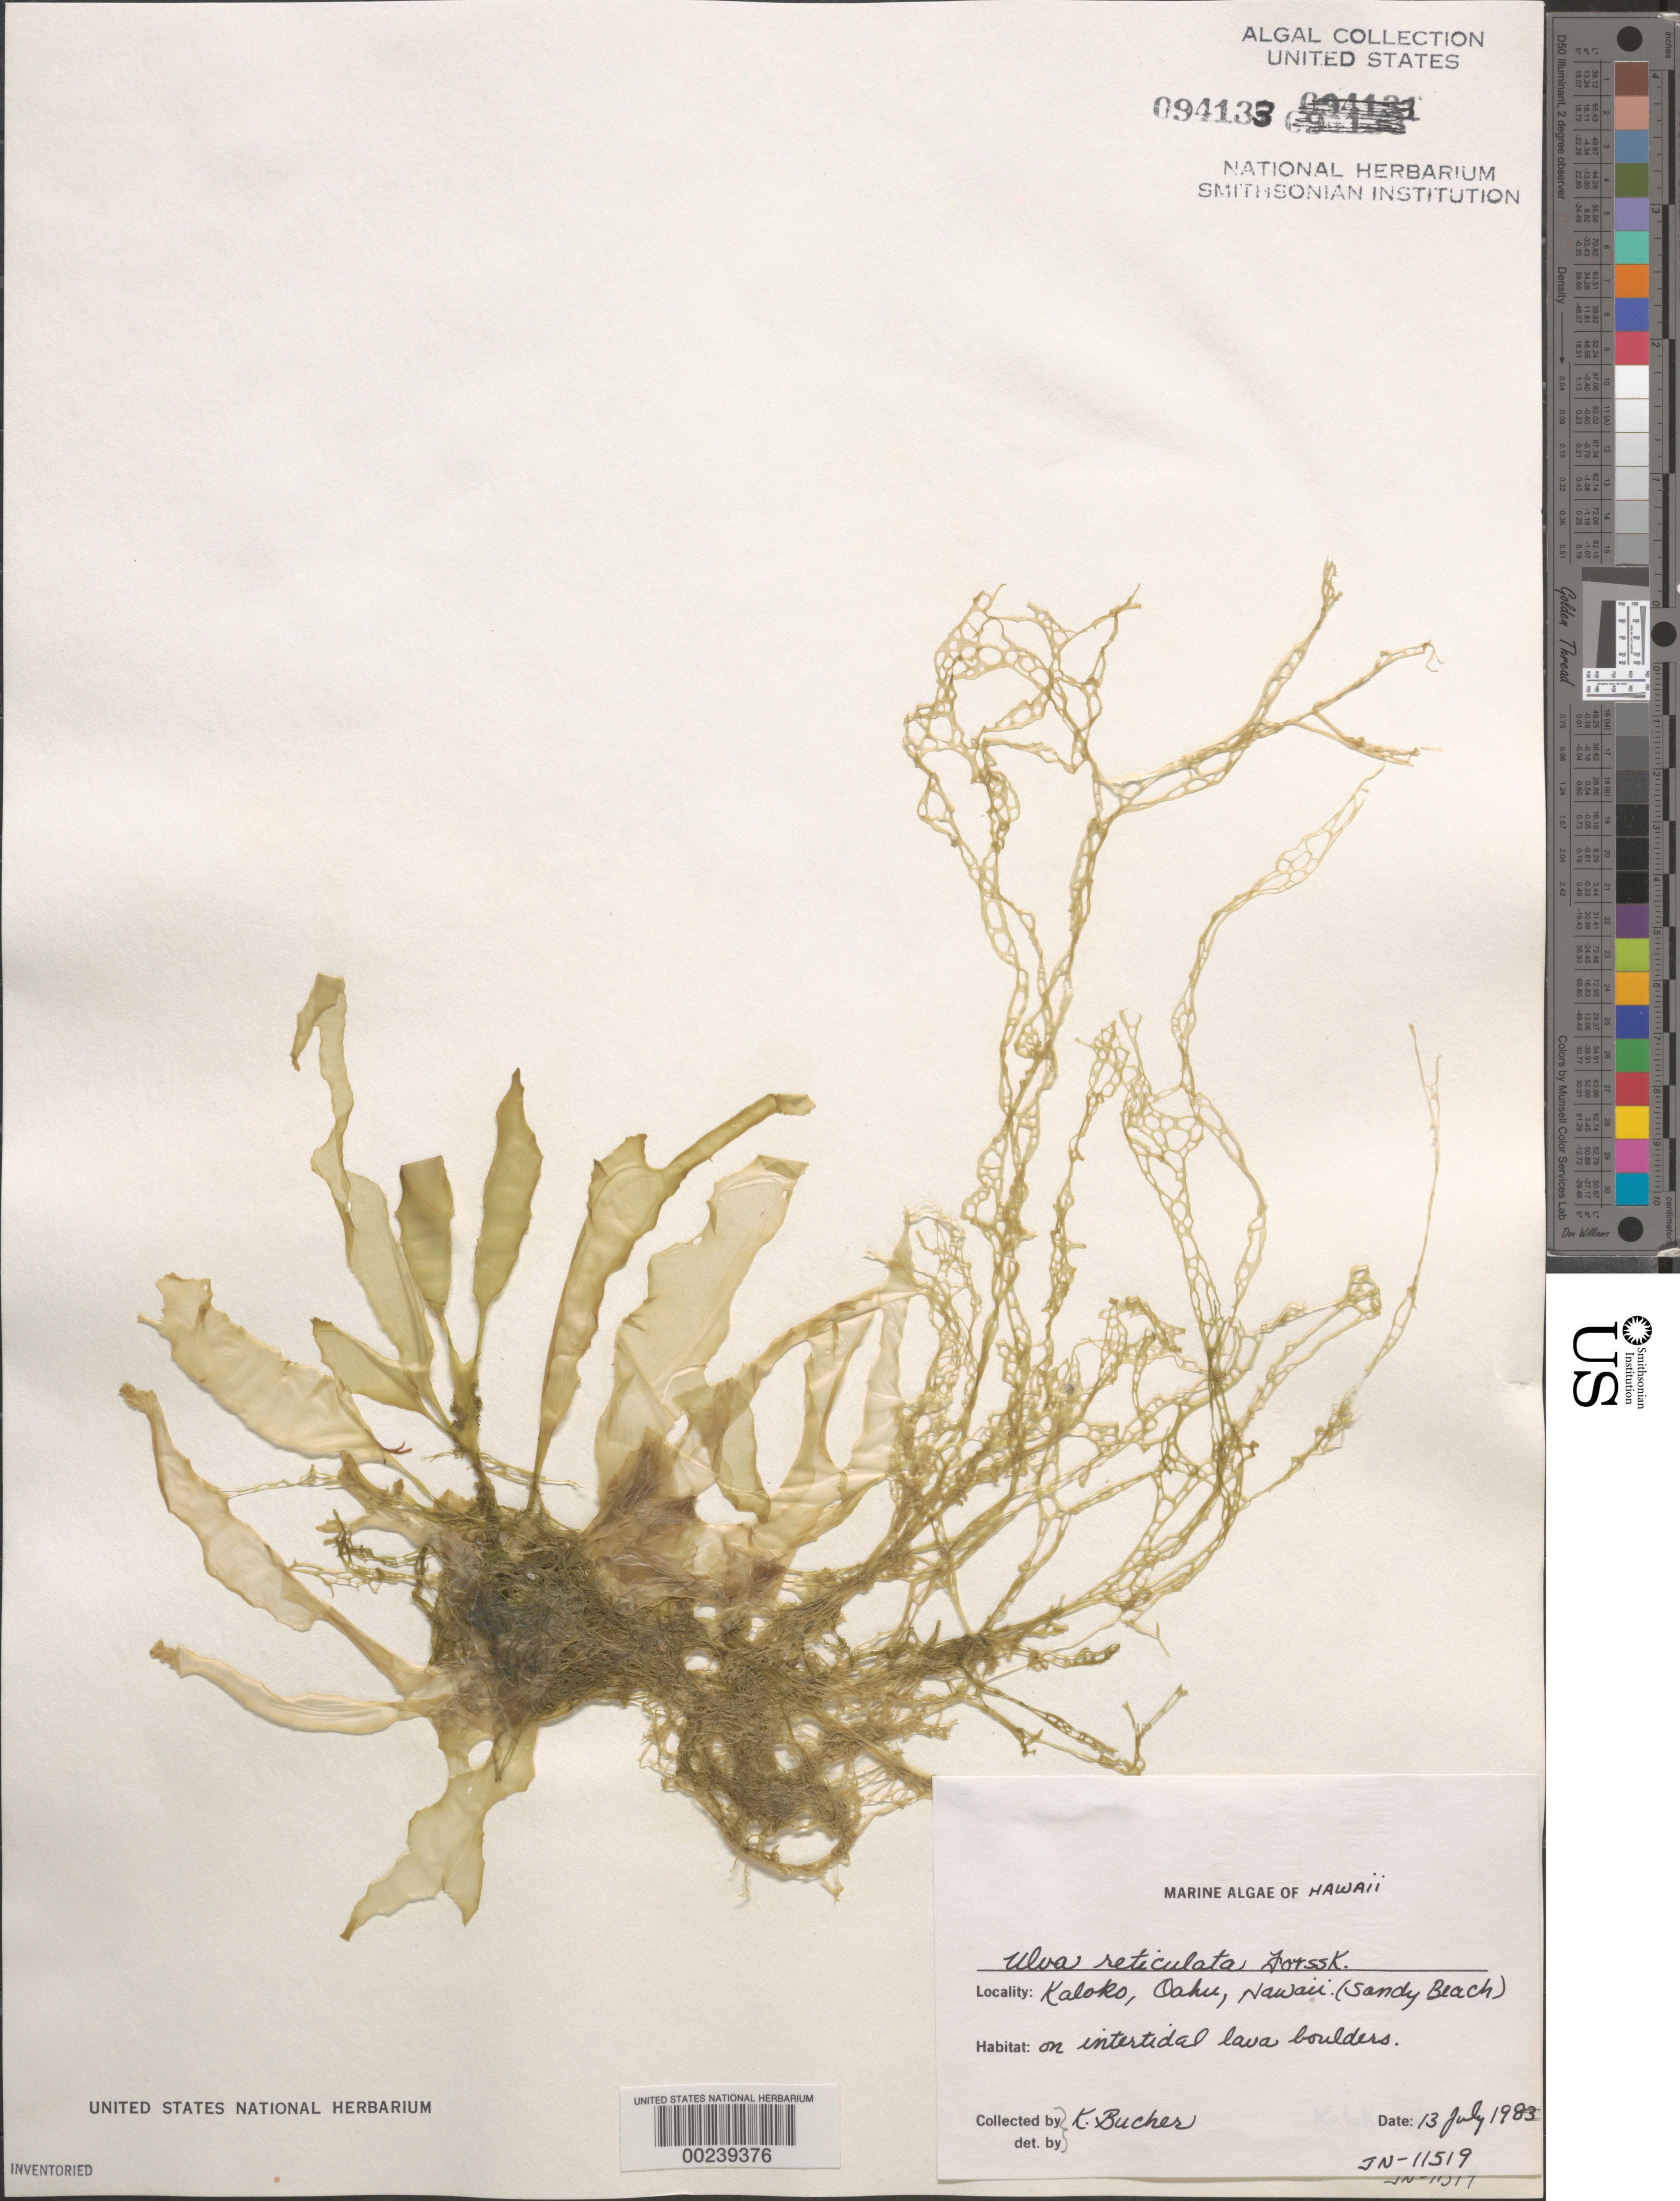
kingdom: Plantae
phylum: Chlorophyta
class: Ulvophyceae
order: Ulvales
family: Ulvaceae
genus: Ulva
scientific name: Ulva reticulata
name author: Forssk.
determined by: Bucher, Katina E.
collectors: K. E. Bucher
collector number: Jn-11519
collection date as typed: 13 Jul 1983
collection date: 1983-07-13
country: United States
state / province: Hawaii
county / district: Honolulu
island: Oahu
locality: Kaloko, Sandy Beach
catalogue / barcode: US 94133